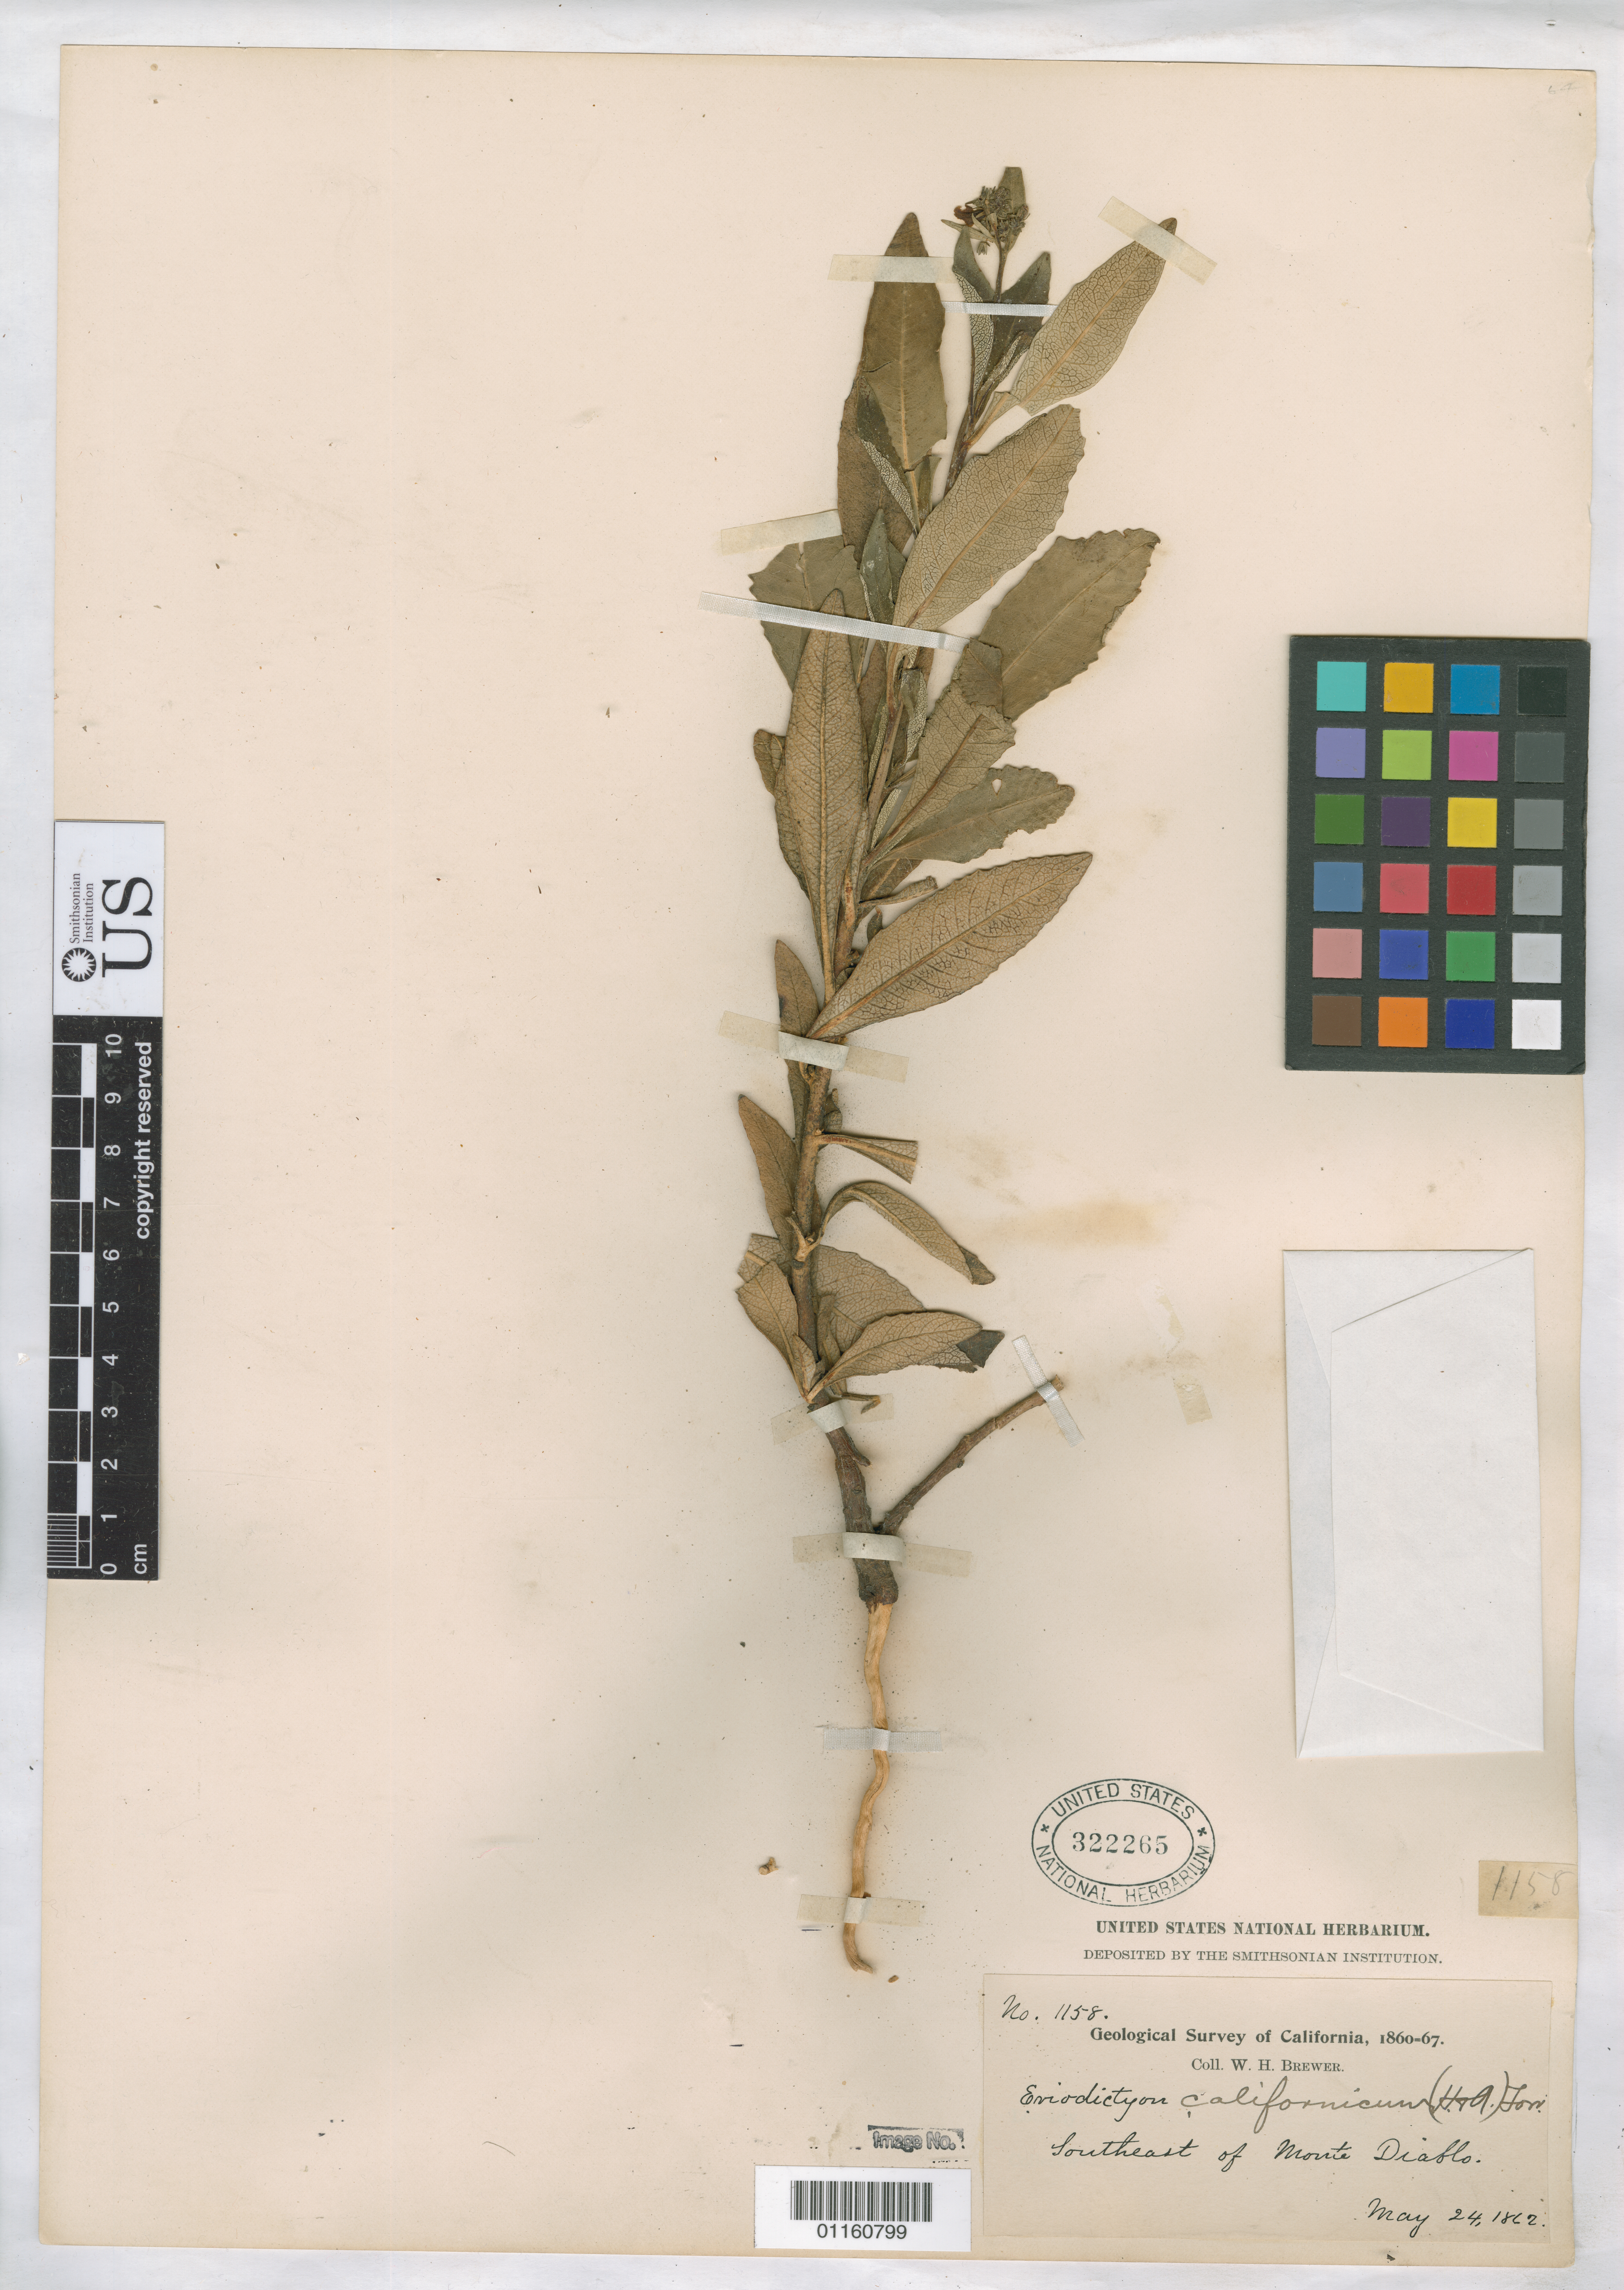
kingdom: Plantae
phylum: Tracheophyta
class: Magnoliopsida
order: Boraginales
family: Namaceae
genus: Eriodictyon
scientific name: Eriodictyon californicum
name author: (Hook. & Arn.) Torr.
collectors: W. H. Brewer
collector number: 1158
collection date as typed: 24 May 1862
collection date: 1862-05-24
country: United States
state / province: California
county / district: Contra Costa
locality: Southeast of Monte Diablo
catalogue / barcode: US 322265